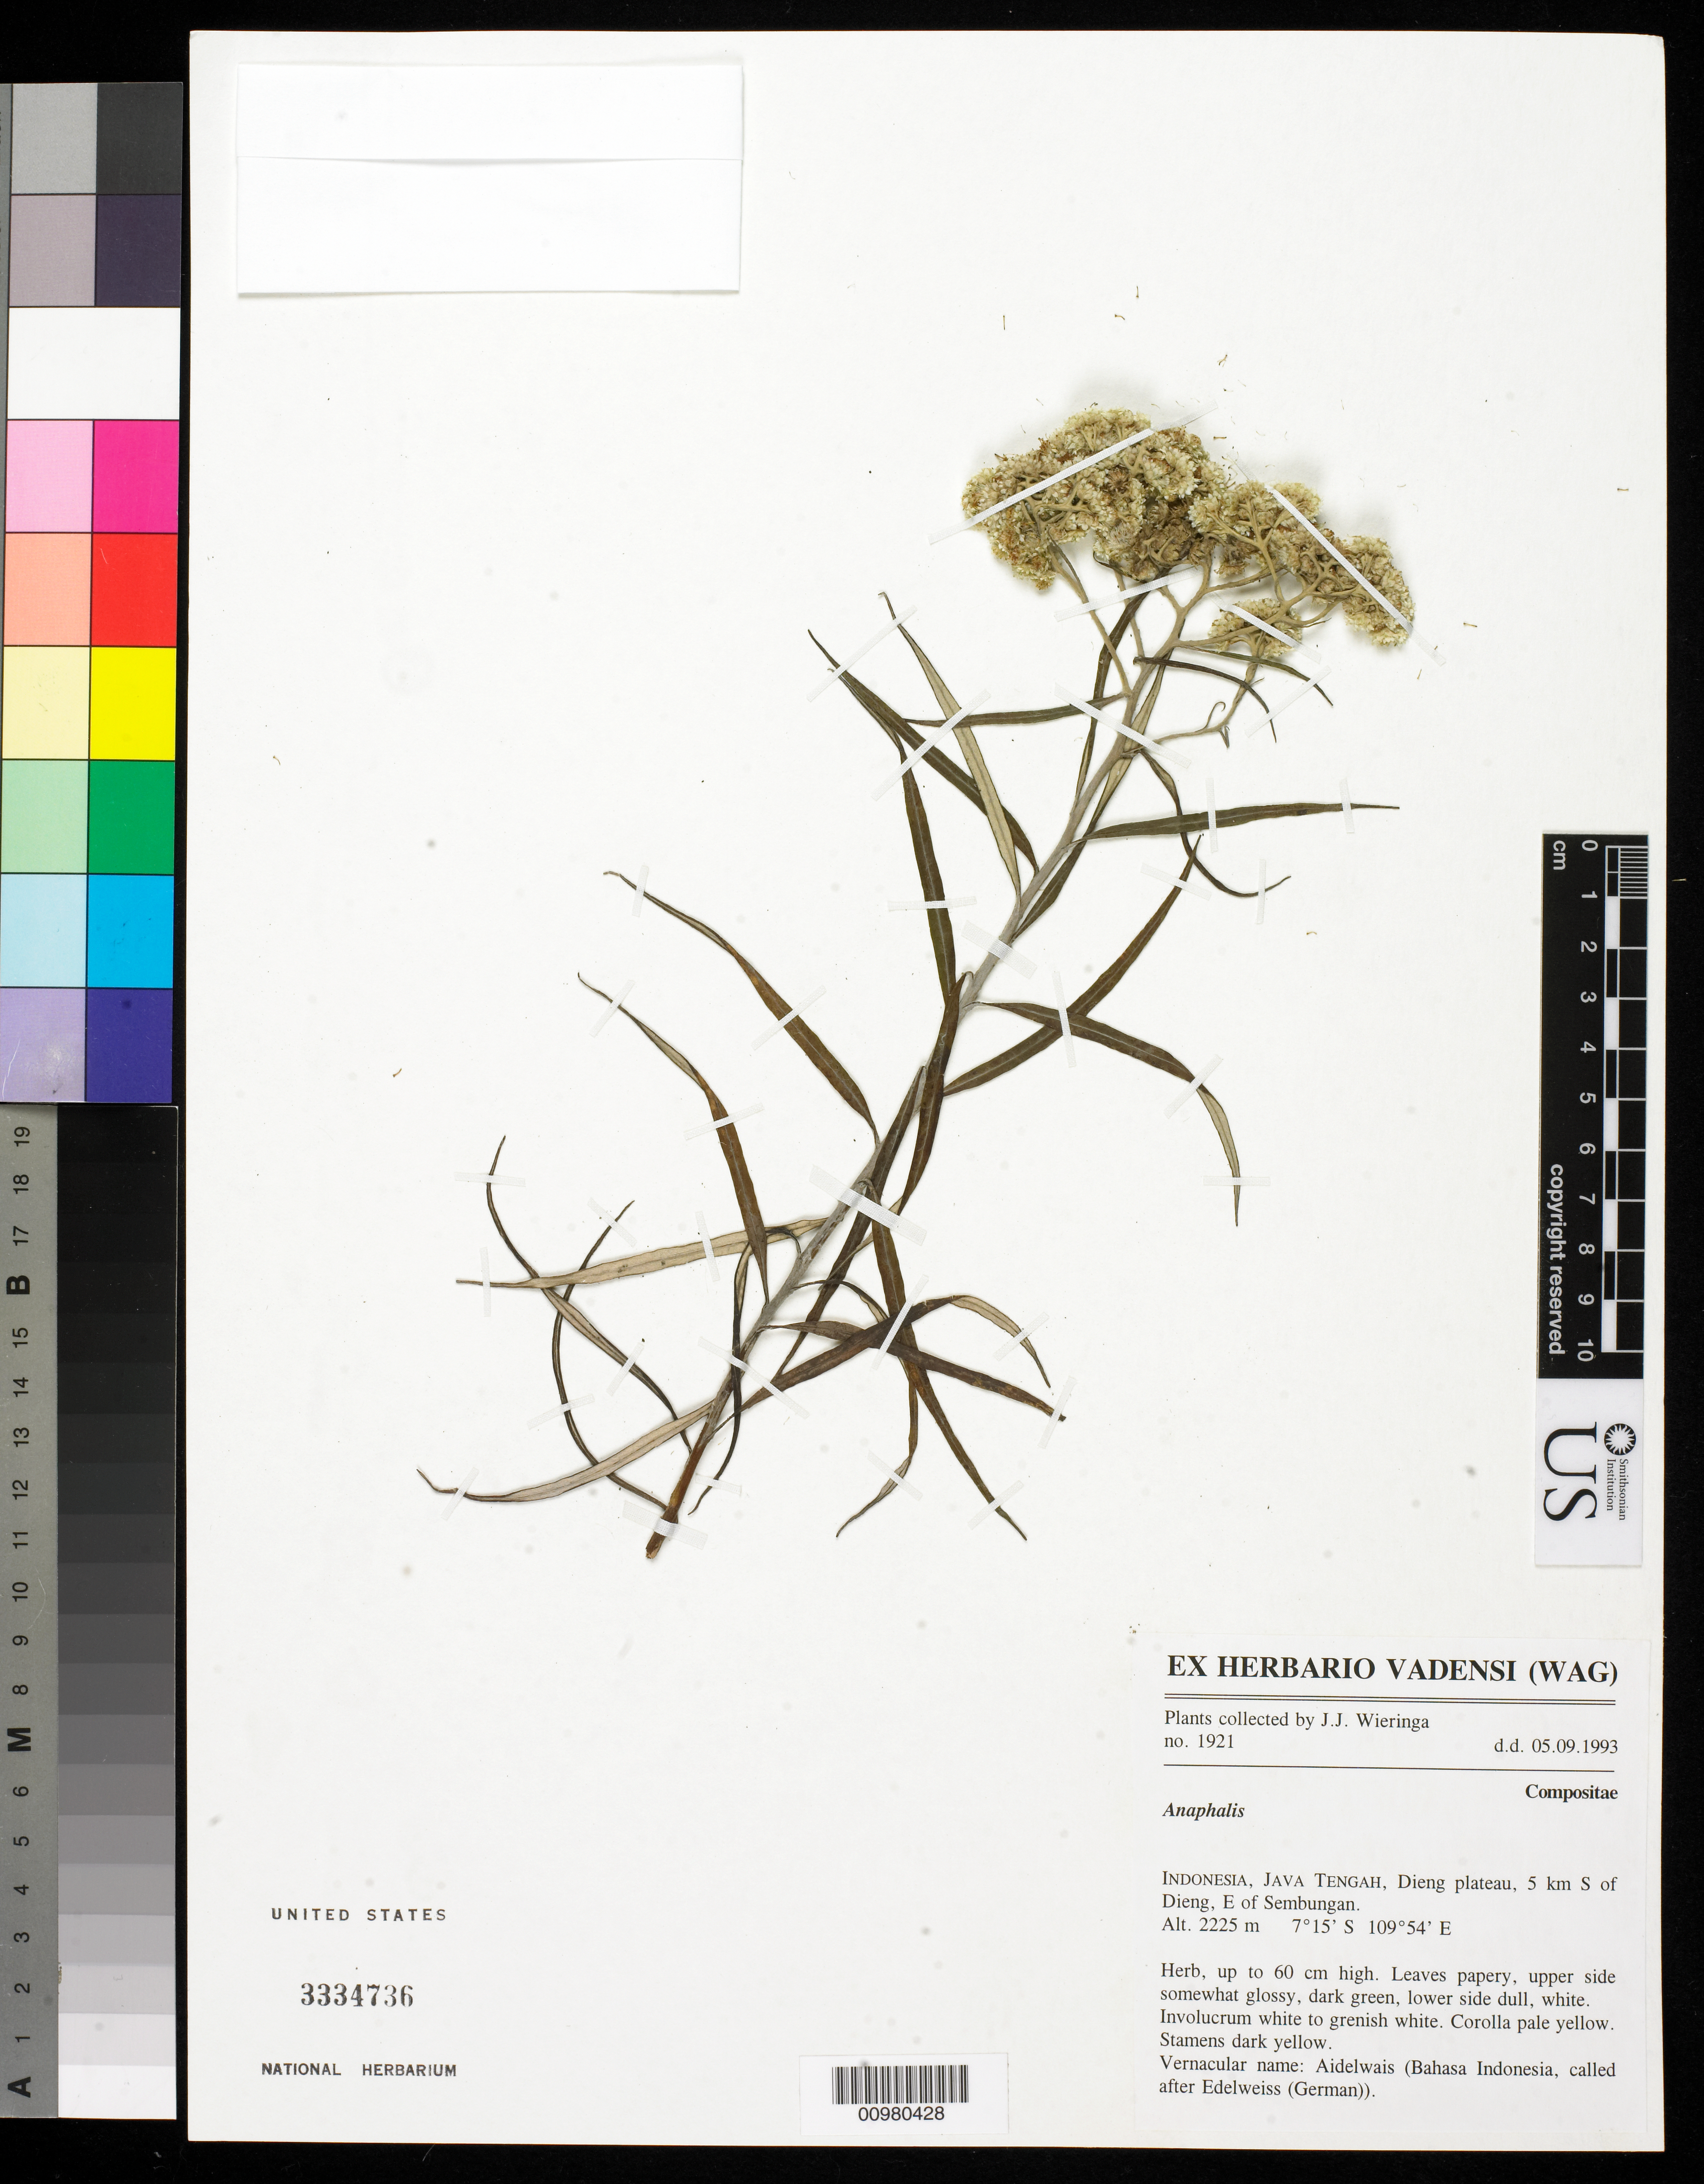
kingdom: Plantae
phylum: Tracheophyta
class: Magnoliopsida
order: Asterales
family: Asteraceae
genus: Anaphalis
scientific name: Anaphalis longifolia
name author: (Blume) DC.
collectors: J. J. Wieringa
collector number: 1921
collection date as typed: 09 May 1993 or 05 Sep 1993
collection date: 1993-05-09 or 1993-09-05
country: Indonesia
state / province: Java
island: Java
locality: Java Tengah, Dieng plateau, 5 km S of Dieng, E of Sembungan.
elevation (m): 2225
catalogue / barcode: US 3334736